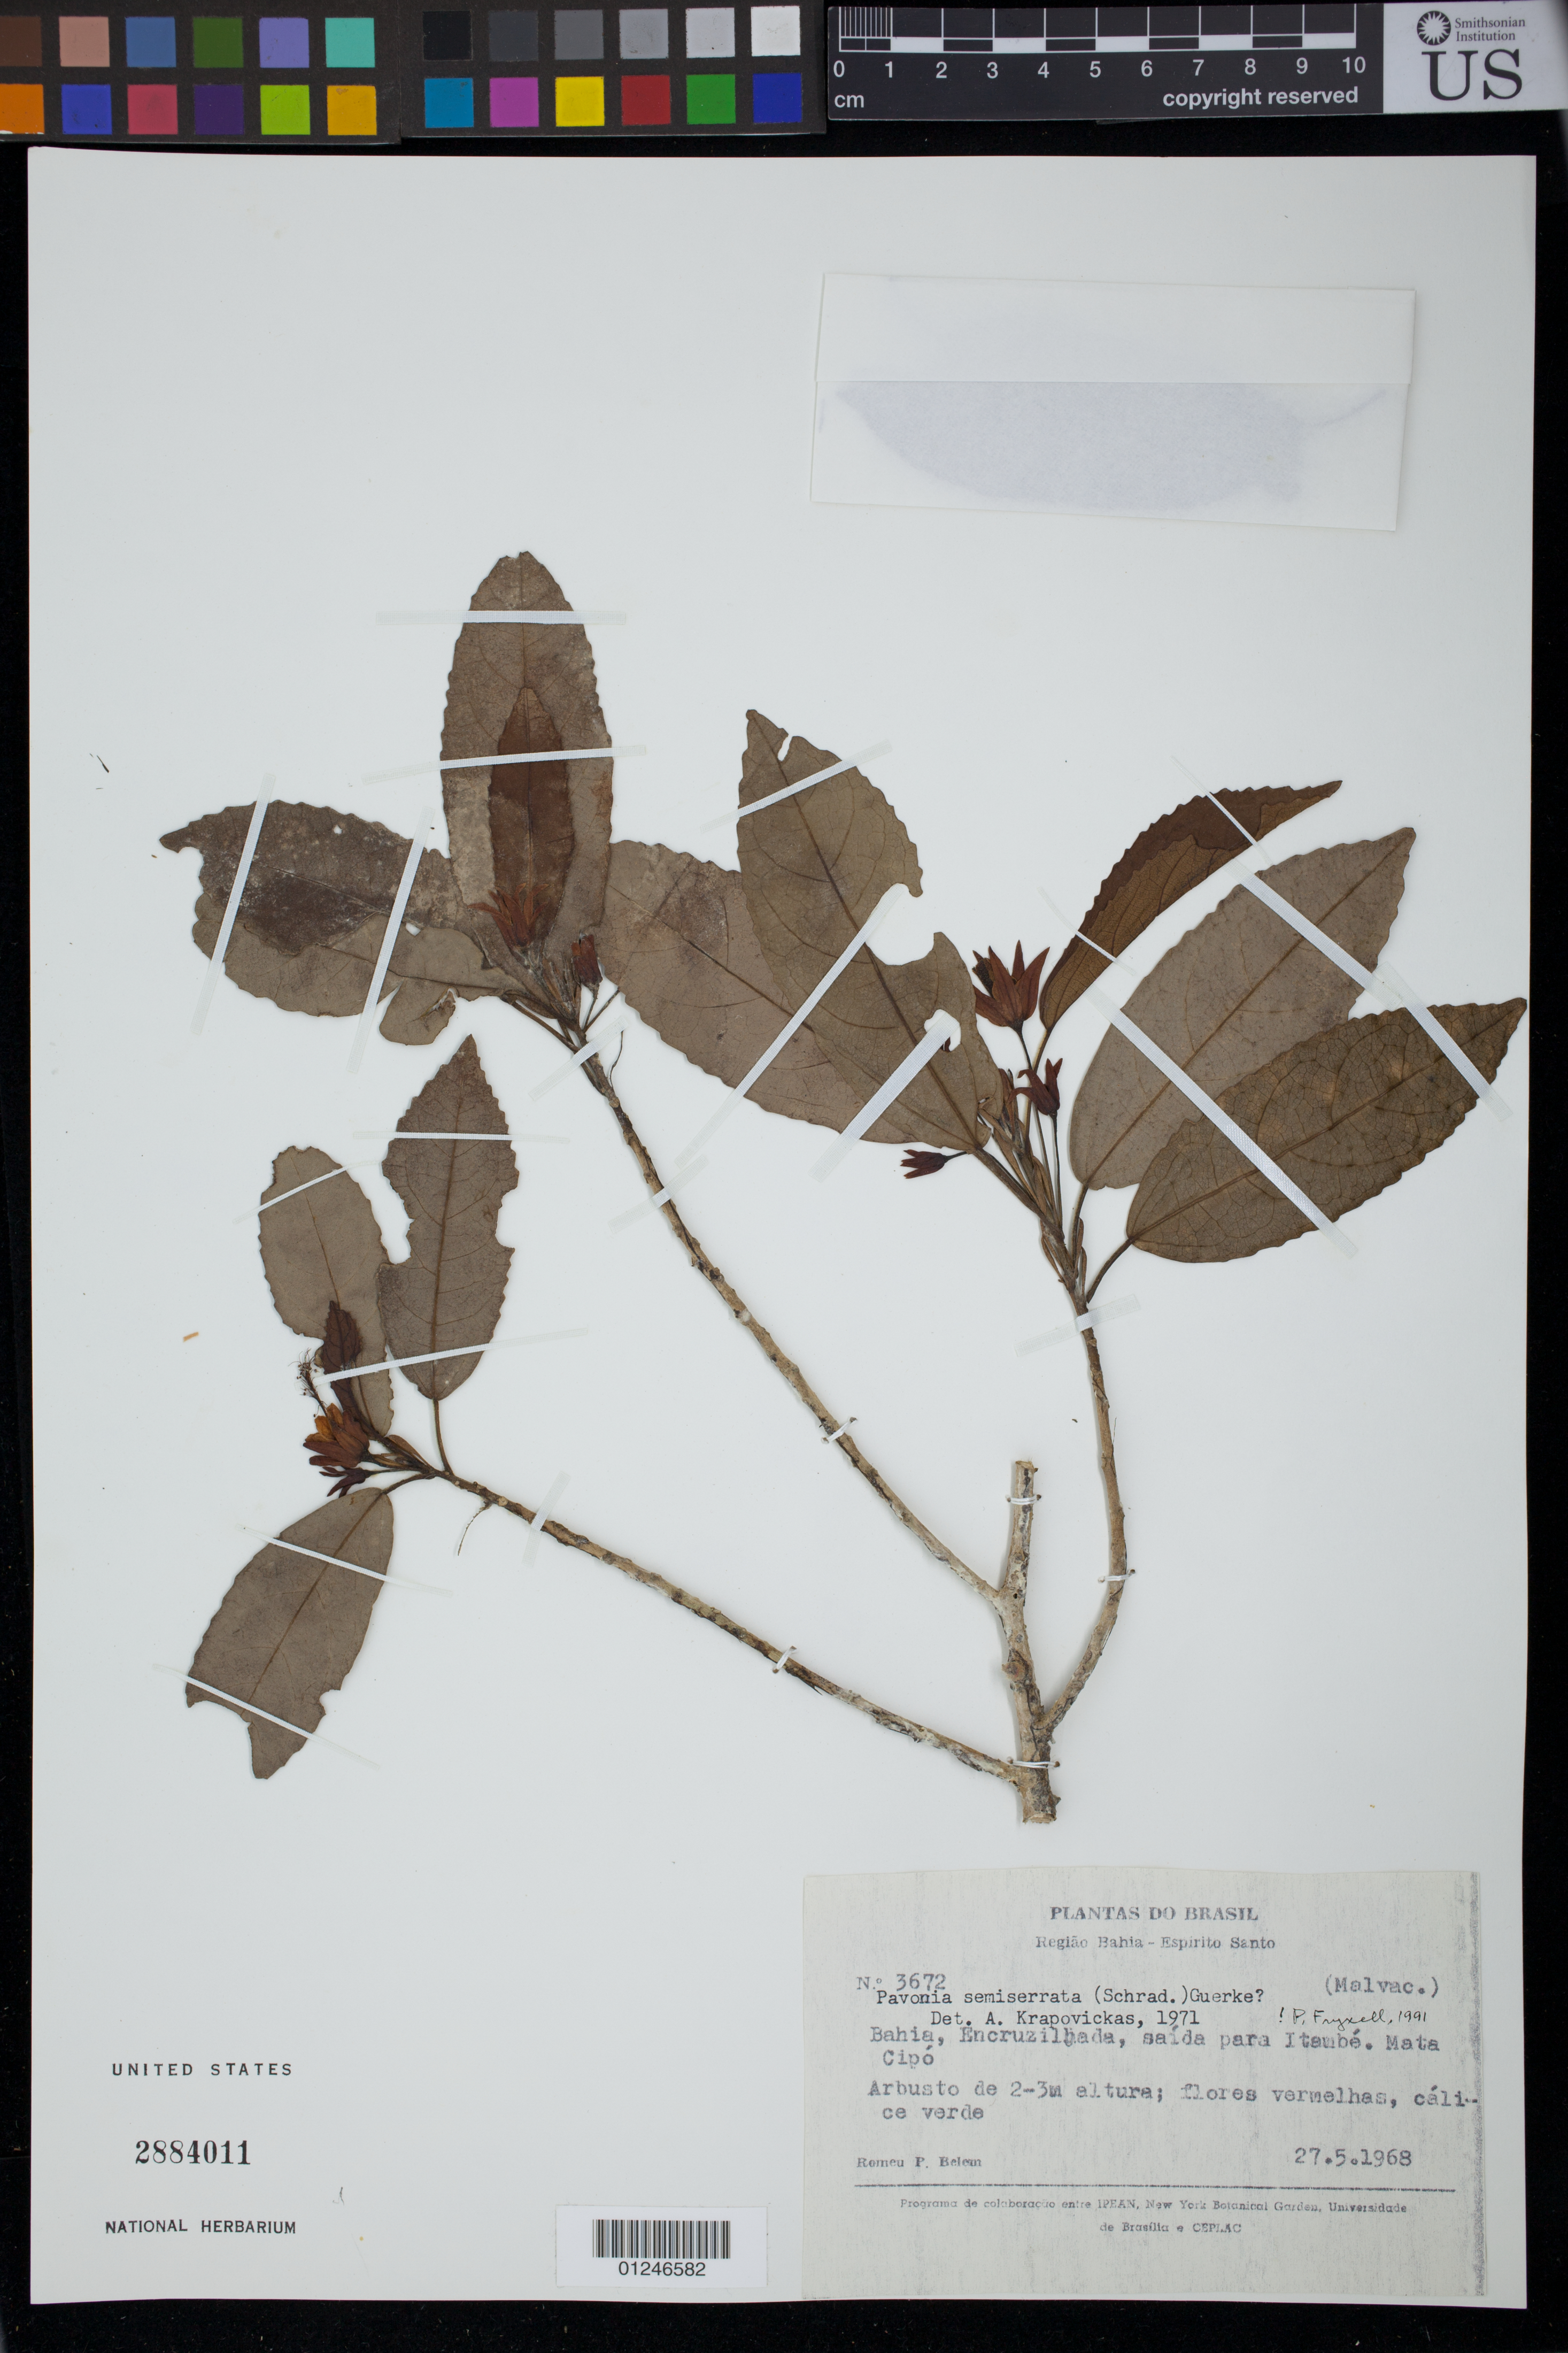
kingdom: Plantae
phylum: Tracheophyta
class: Magnoliopsida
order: Malvales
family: Malvaceae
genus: Pavonia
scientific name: Pavonia semiserrata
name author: (Schrad.) Steud.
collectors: R. P. Belém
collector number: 3672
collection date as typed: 27 May 1968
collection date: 1968-05-27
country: Brazil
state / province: Bahia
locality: Encruzilhada, mata Cipo.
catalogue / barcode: US 2884011